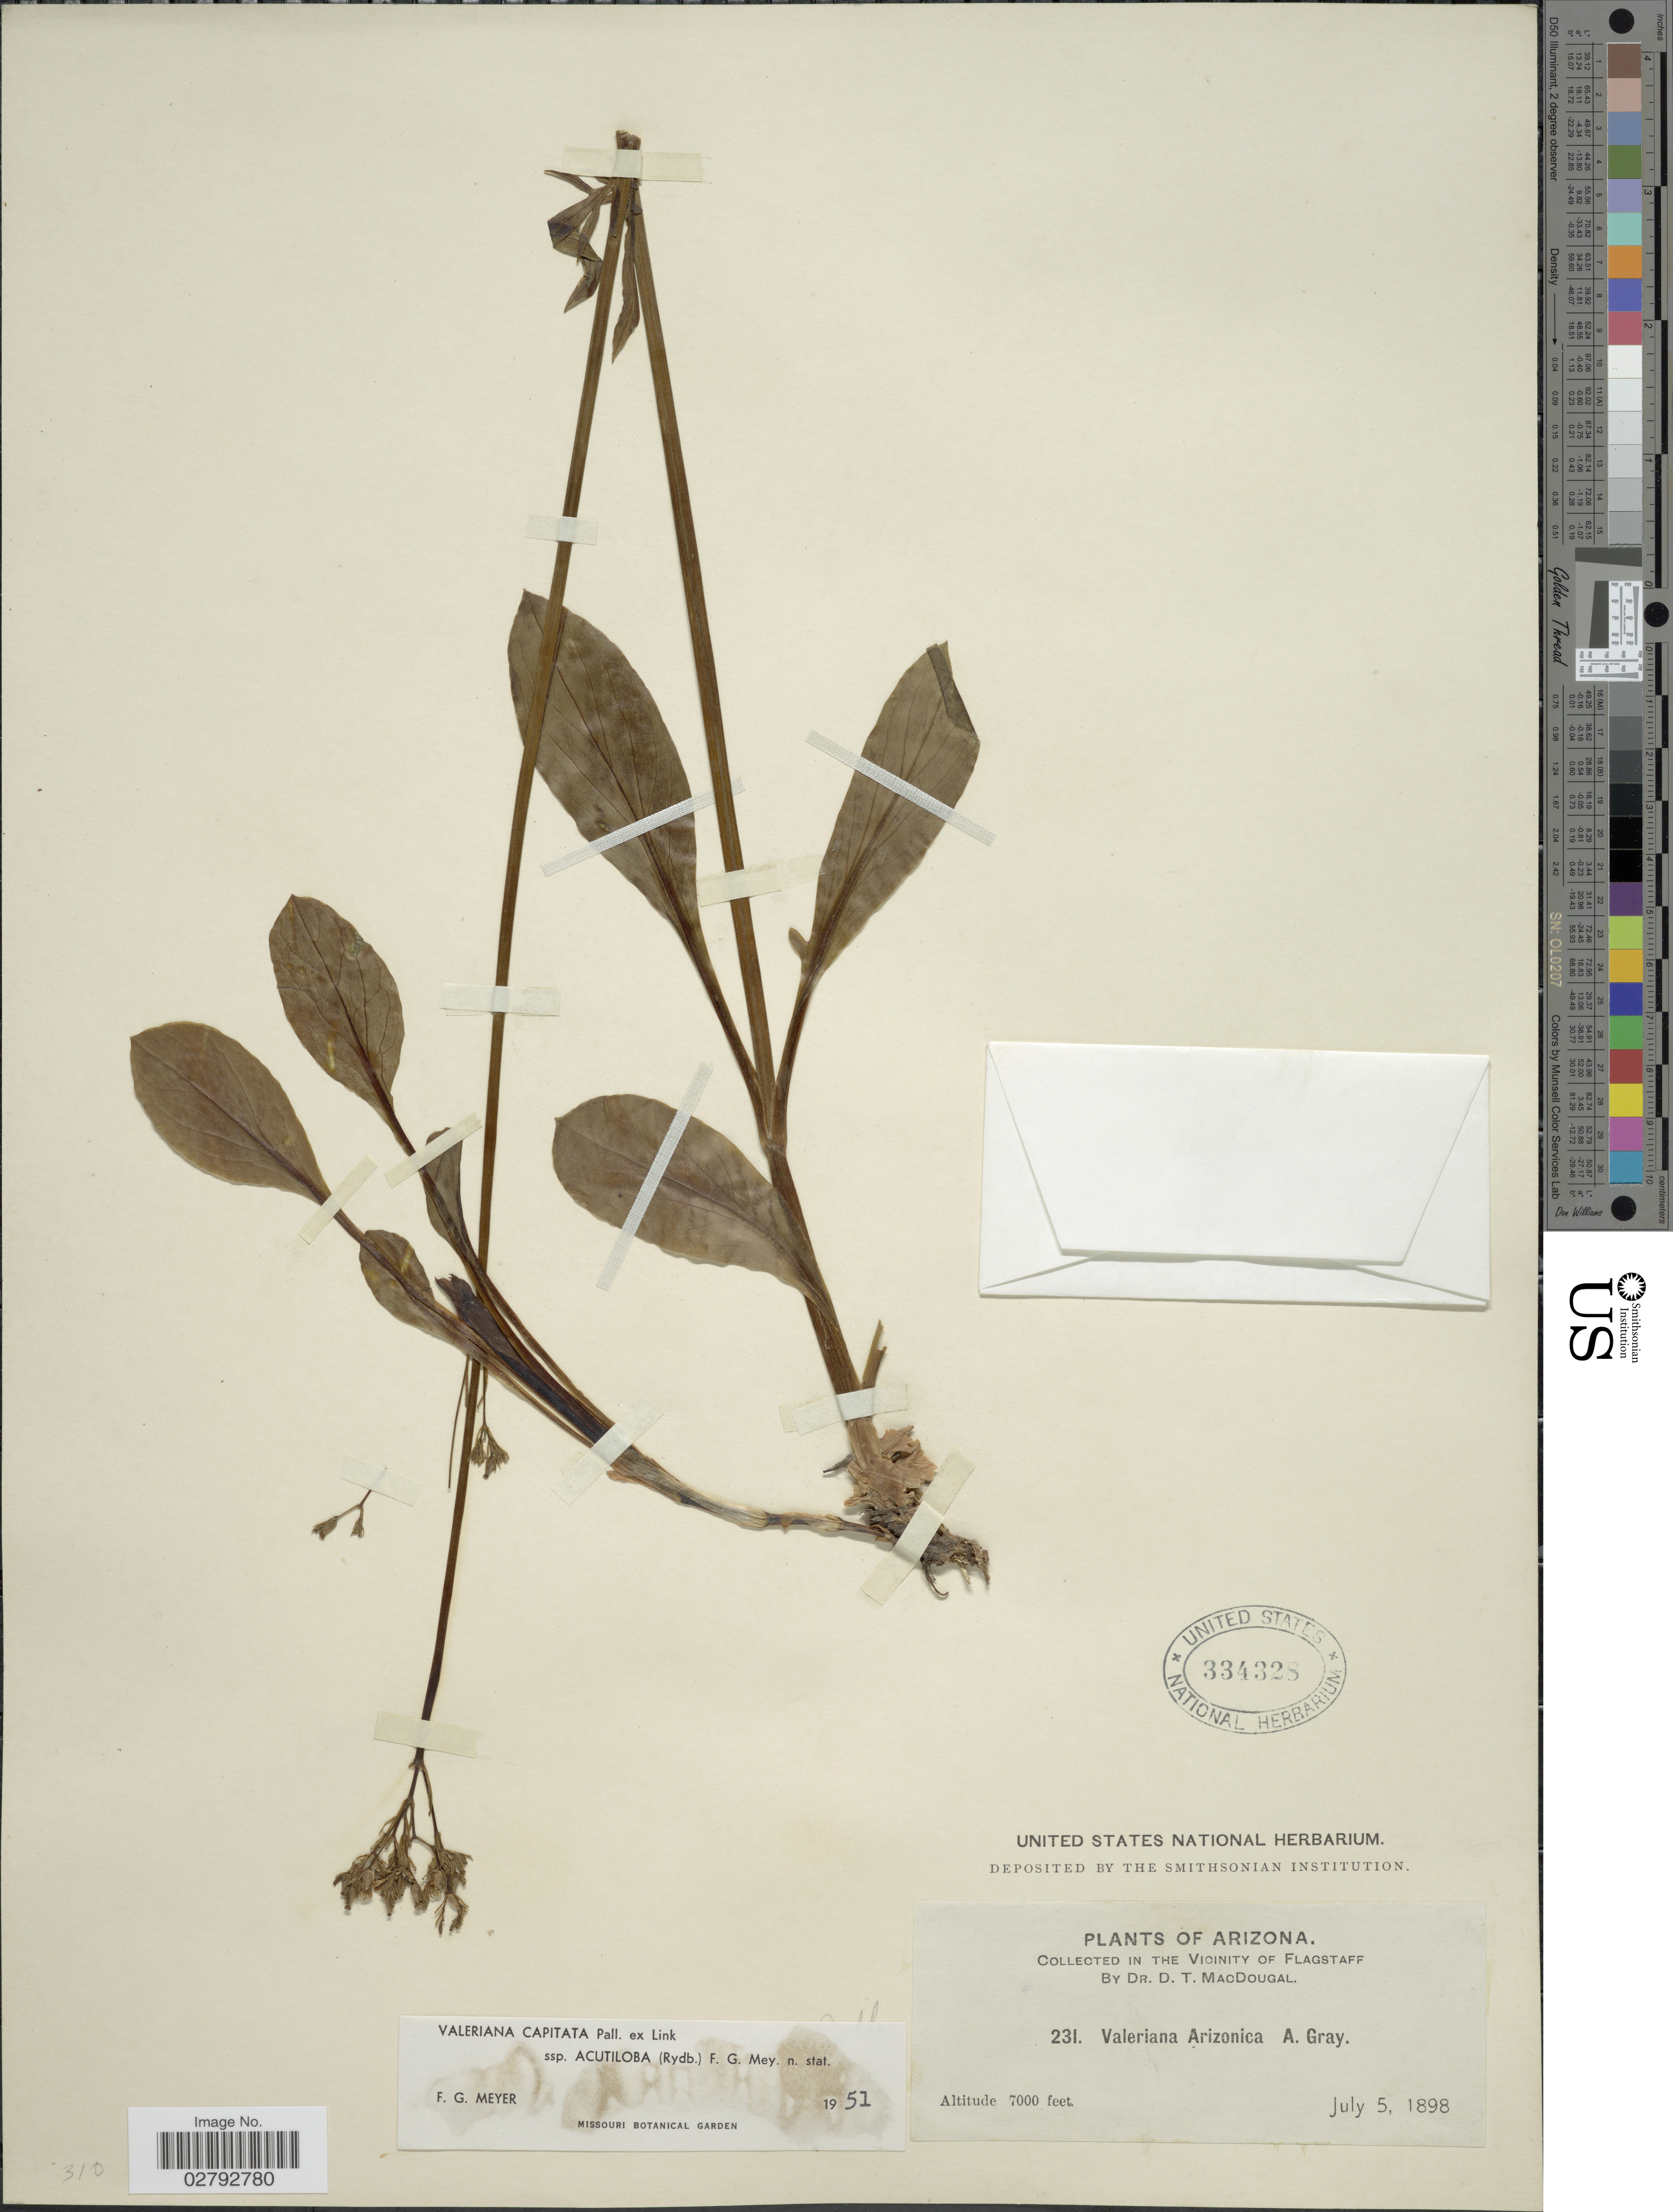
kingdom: Plantae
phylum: Tracheophyta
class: Magnoliopsida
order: Dipsacales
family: Caprifoliaceae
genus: Valeriana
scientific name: Valeriana capitata subsp. acutiloba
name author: Pall. ex Link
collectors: D. T. MacDougal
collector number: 231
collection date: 1898-07-05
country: United States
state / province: Arizona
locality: In the Vicinity of Flagstaff.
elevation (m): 2134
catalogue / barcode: US 334328